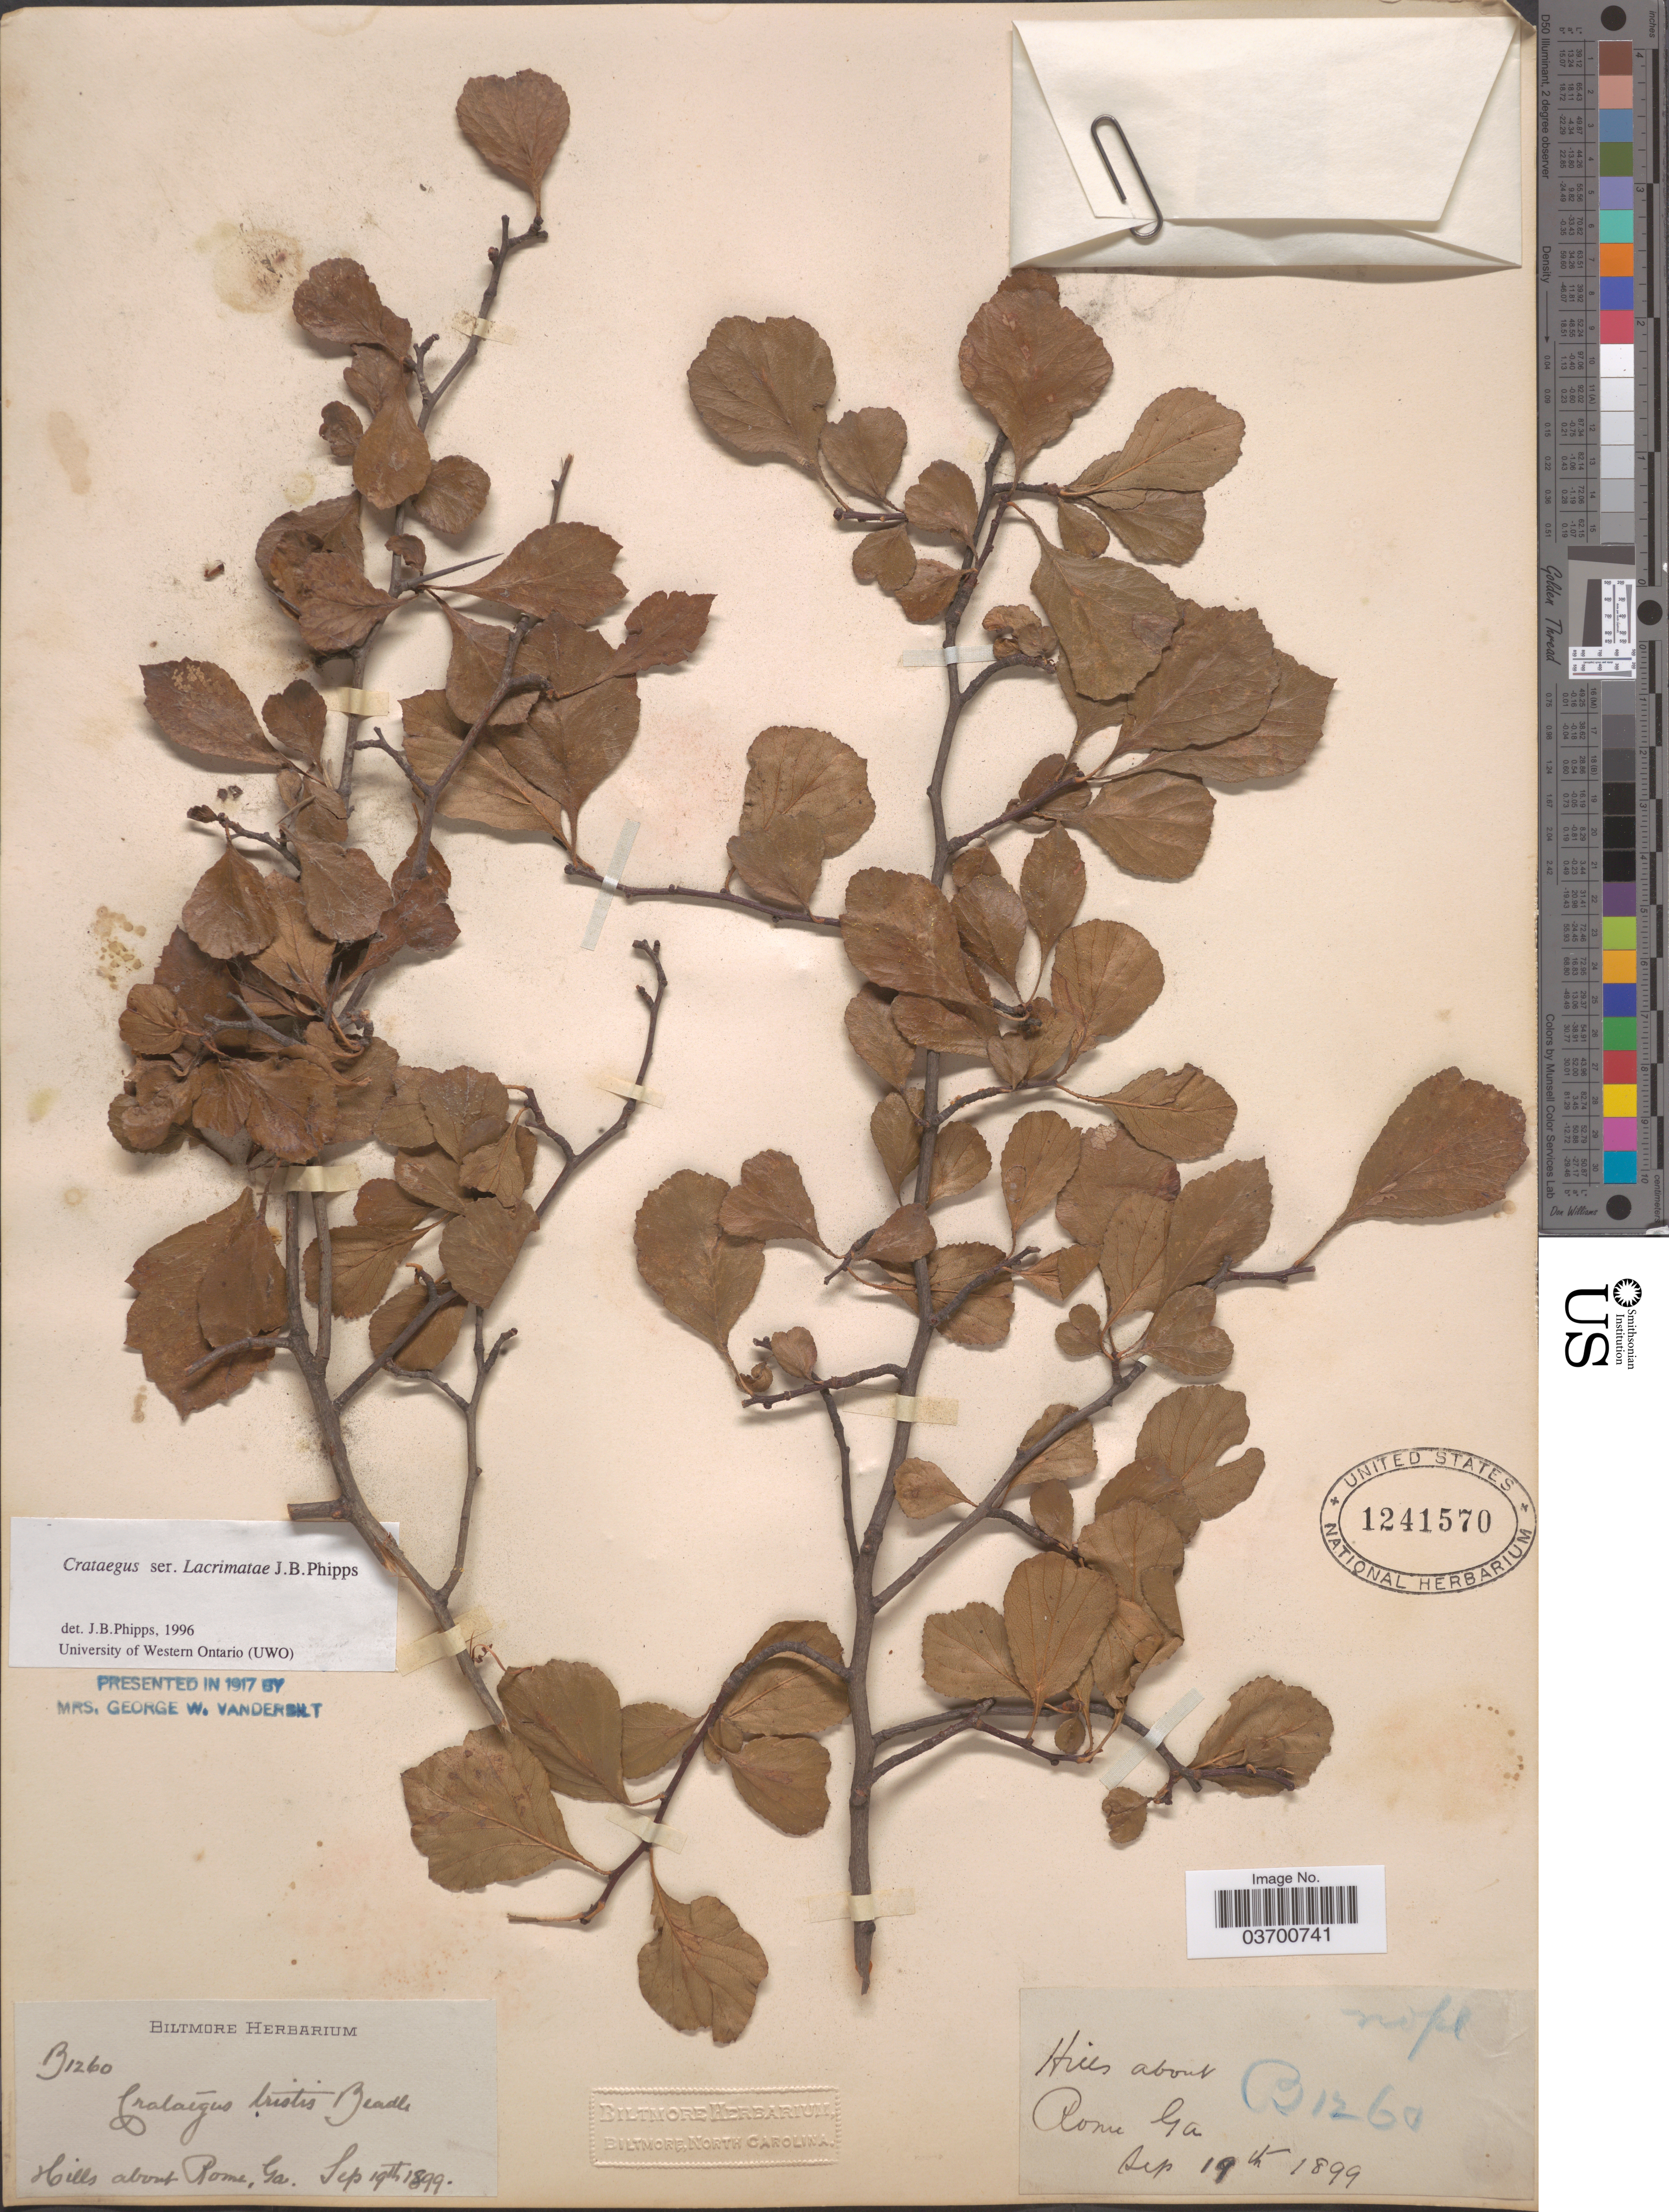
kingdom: Plantae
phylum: Tracheophyta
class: Magnoliopsida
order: Rosales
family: Rosaceae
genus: Crataegus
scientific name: Crataegus tristis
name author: Beadle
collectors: ex herb. Biltmore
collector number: B1260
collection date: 1899-09-19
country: United States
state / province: Georgia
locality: Hills about Rome.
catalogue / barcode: US 1241570